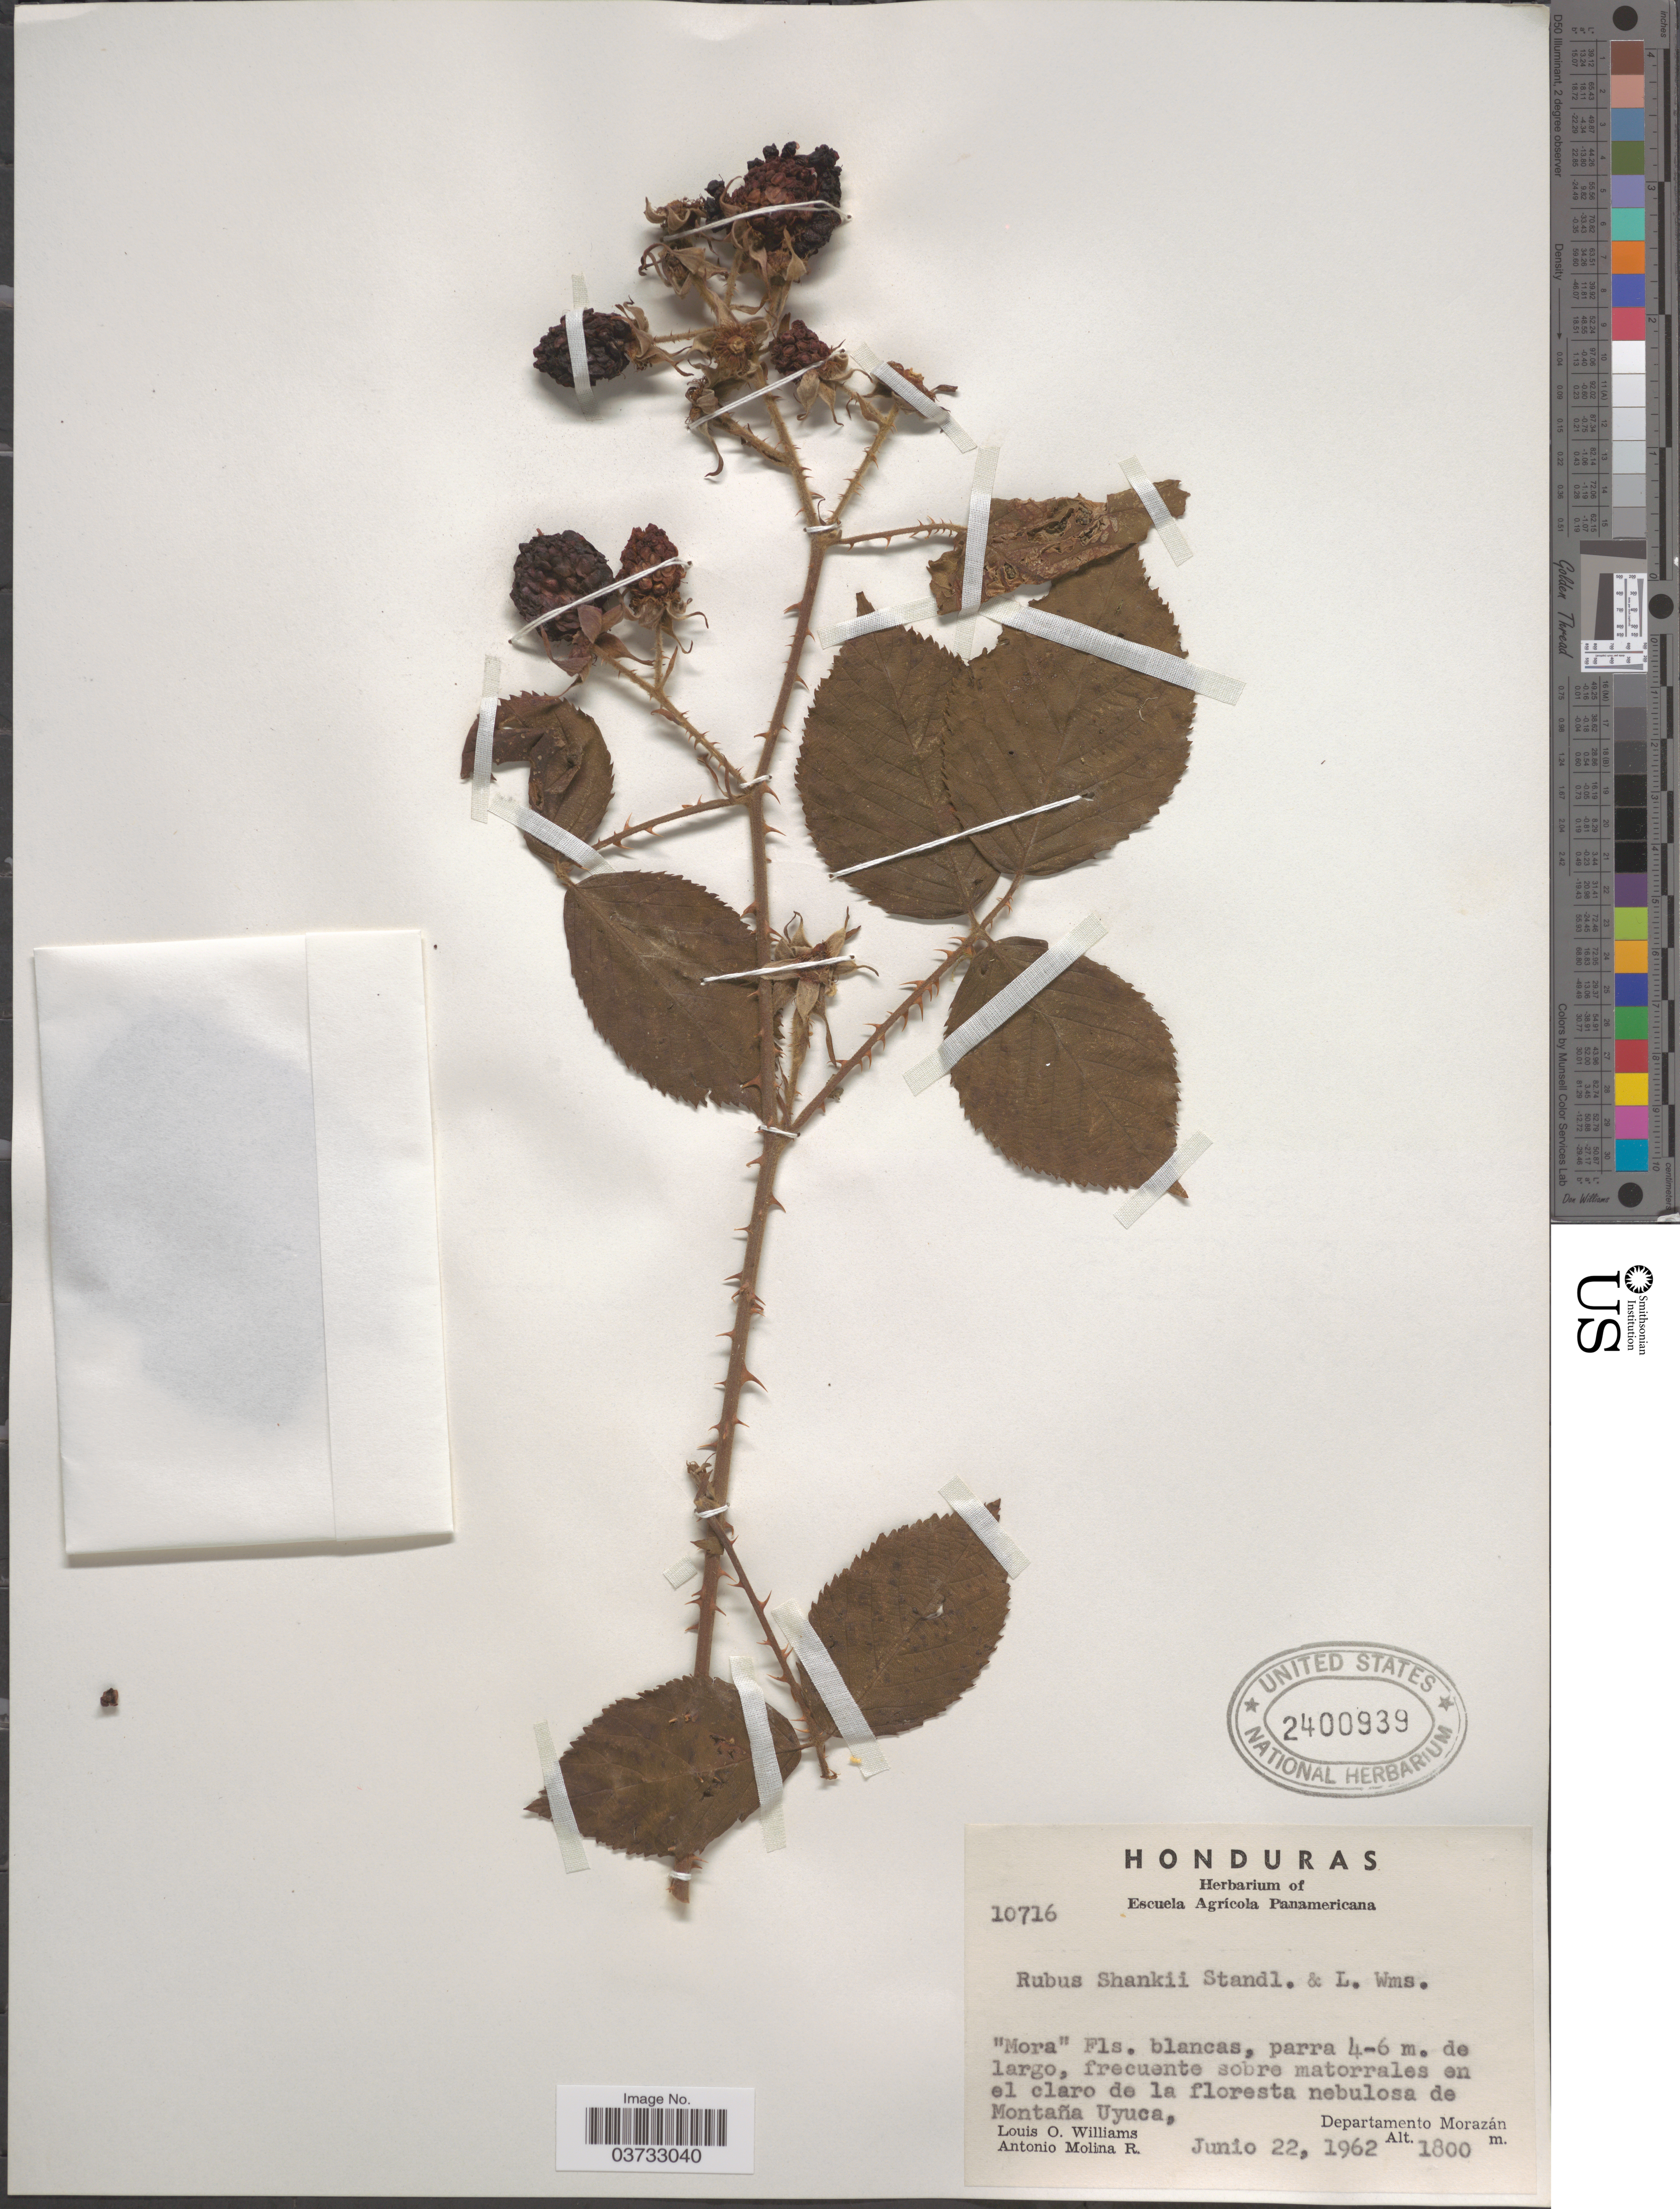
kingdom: Plantae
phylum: Tracheophyta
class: Magnoliopsida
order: Rosales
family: Rosaceae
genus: Rubus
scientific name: Rubus shankii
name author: Standl. & L.O. Williams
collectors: L. O. Williams & A. Molina R.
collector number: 10716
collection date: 1962-06-22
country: Honduras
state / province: Fco. Morazán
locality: Frecuente sobre matorrales en el claro de la floresta nebulosa de Montaña Uyuca, Departamento Morazán.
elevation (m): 1800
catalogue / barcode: US 2400939